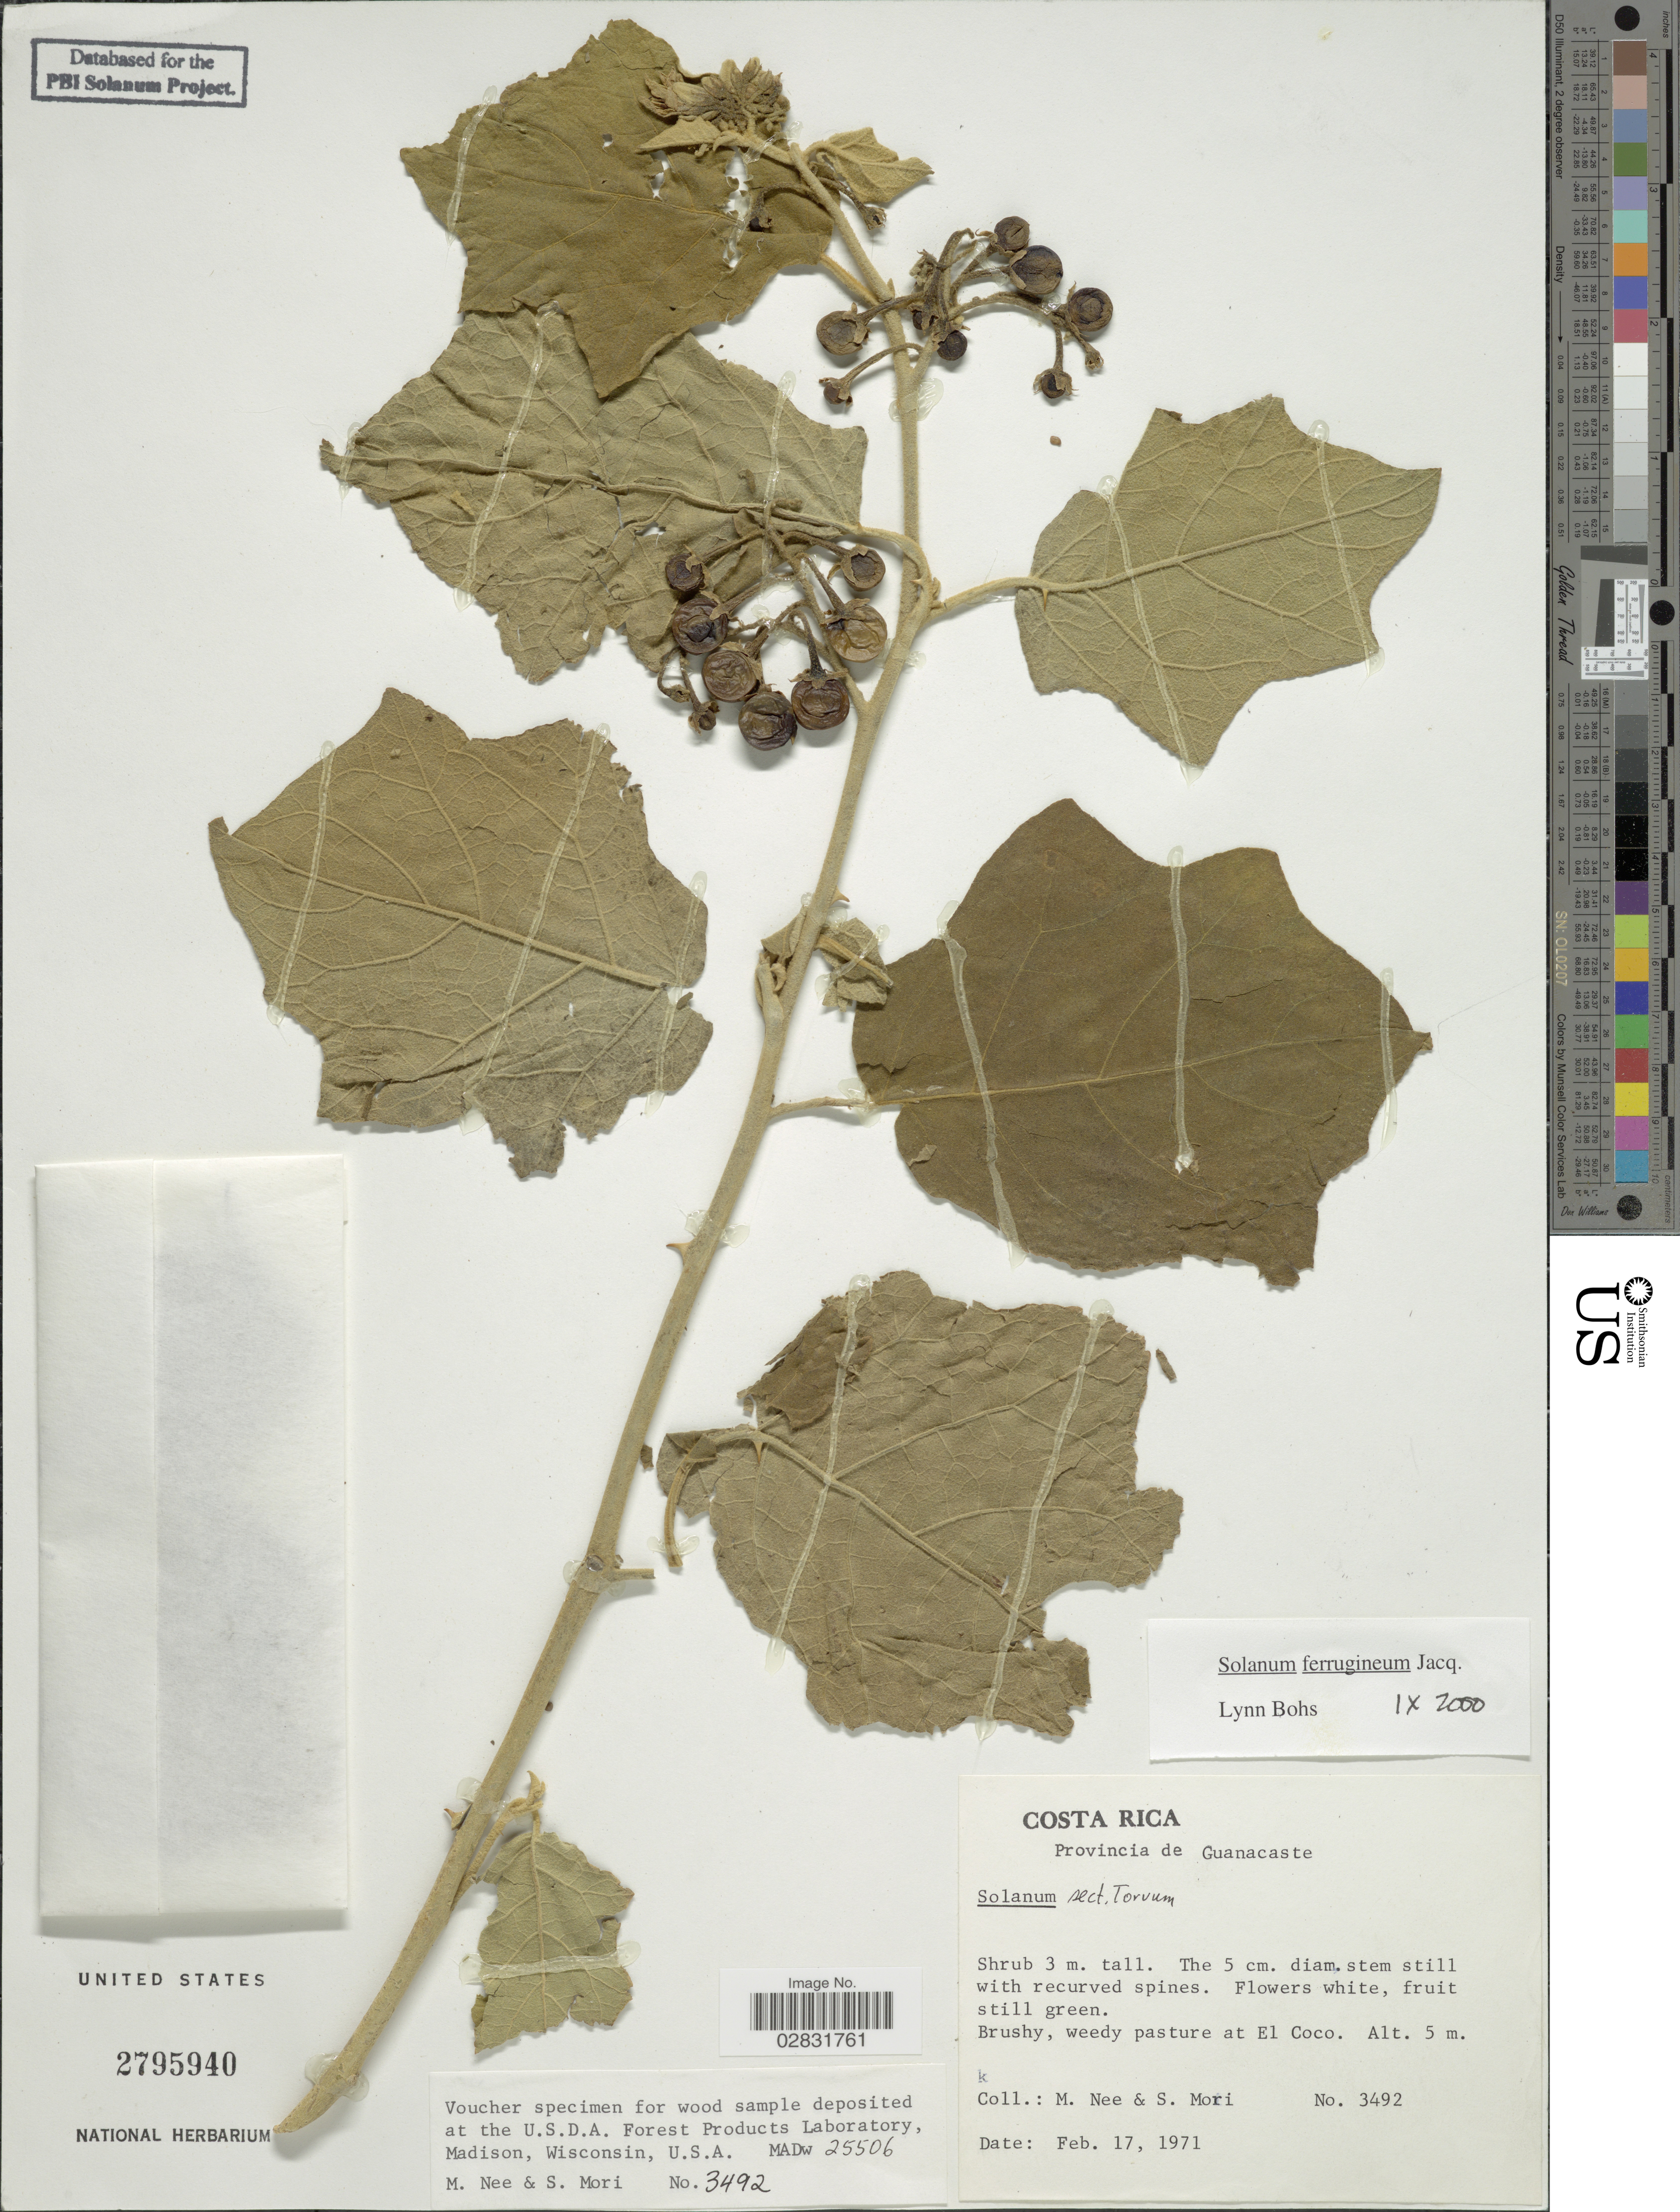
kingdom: Plantae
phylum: Tracheophyta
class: Magnoliopsida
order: Solanales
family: Solanaceae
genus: Solanum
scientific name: Solanum ferrugineum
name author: Jacq.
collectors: M. Nee & S. Mori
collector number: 3492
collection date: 1971-02-17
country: Costa Rica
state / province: Guanacaste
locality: Brushy, weedy pasture at El Coco.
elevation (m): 5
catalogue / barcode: US 2795940